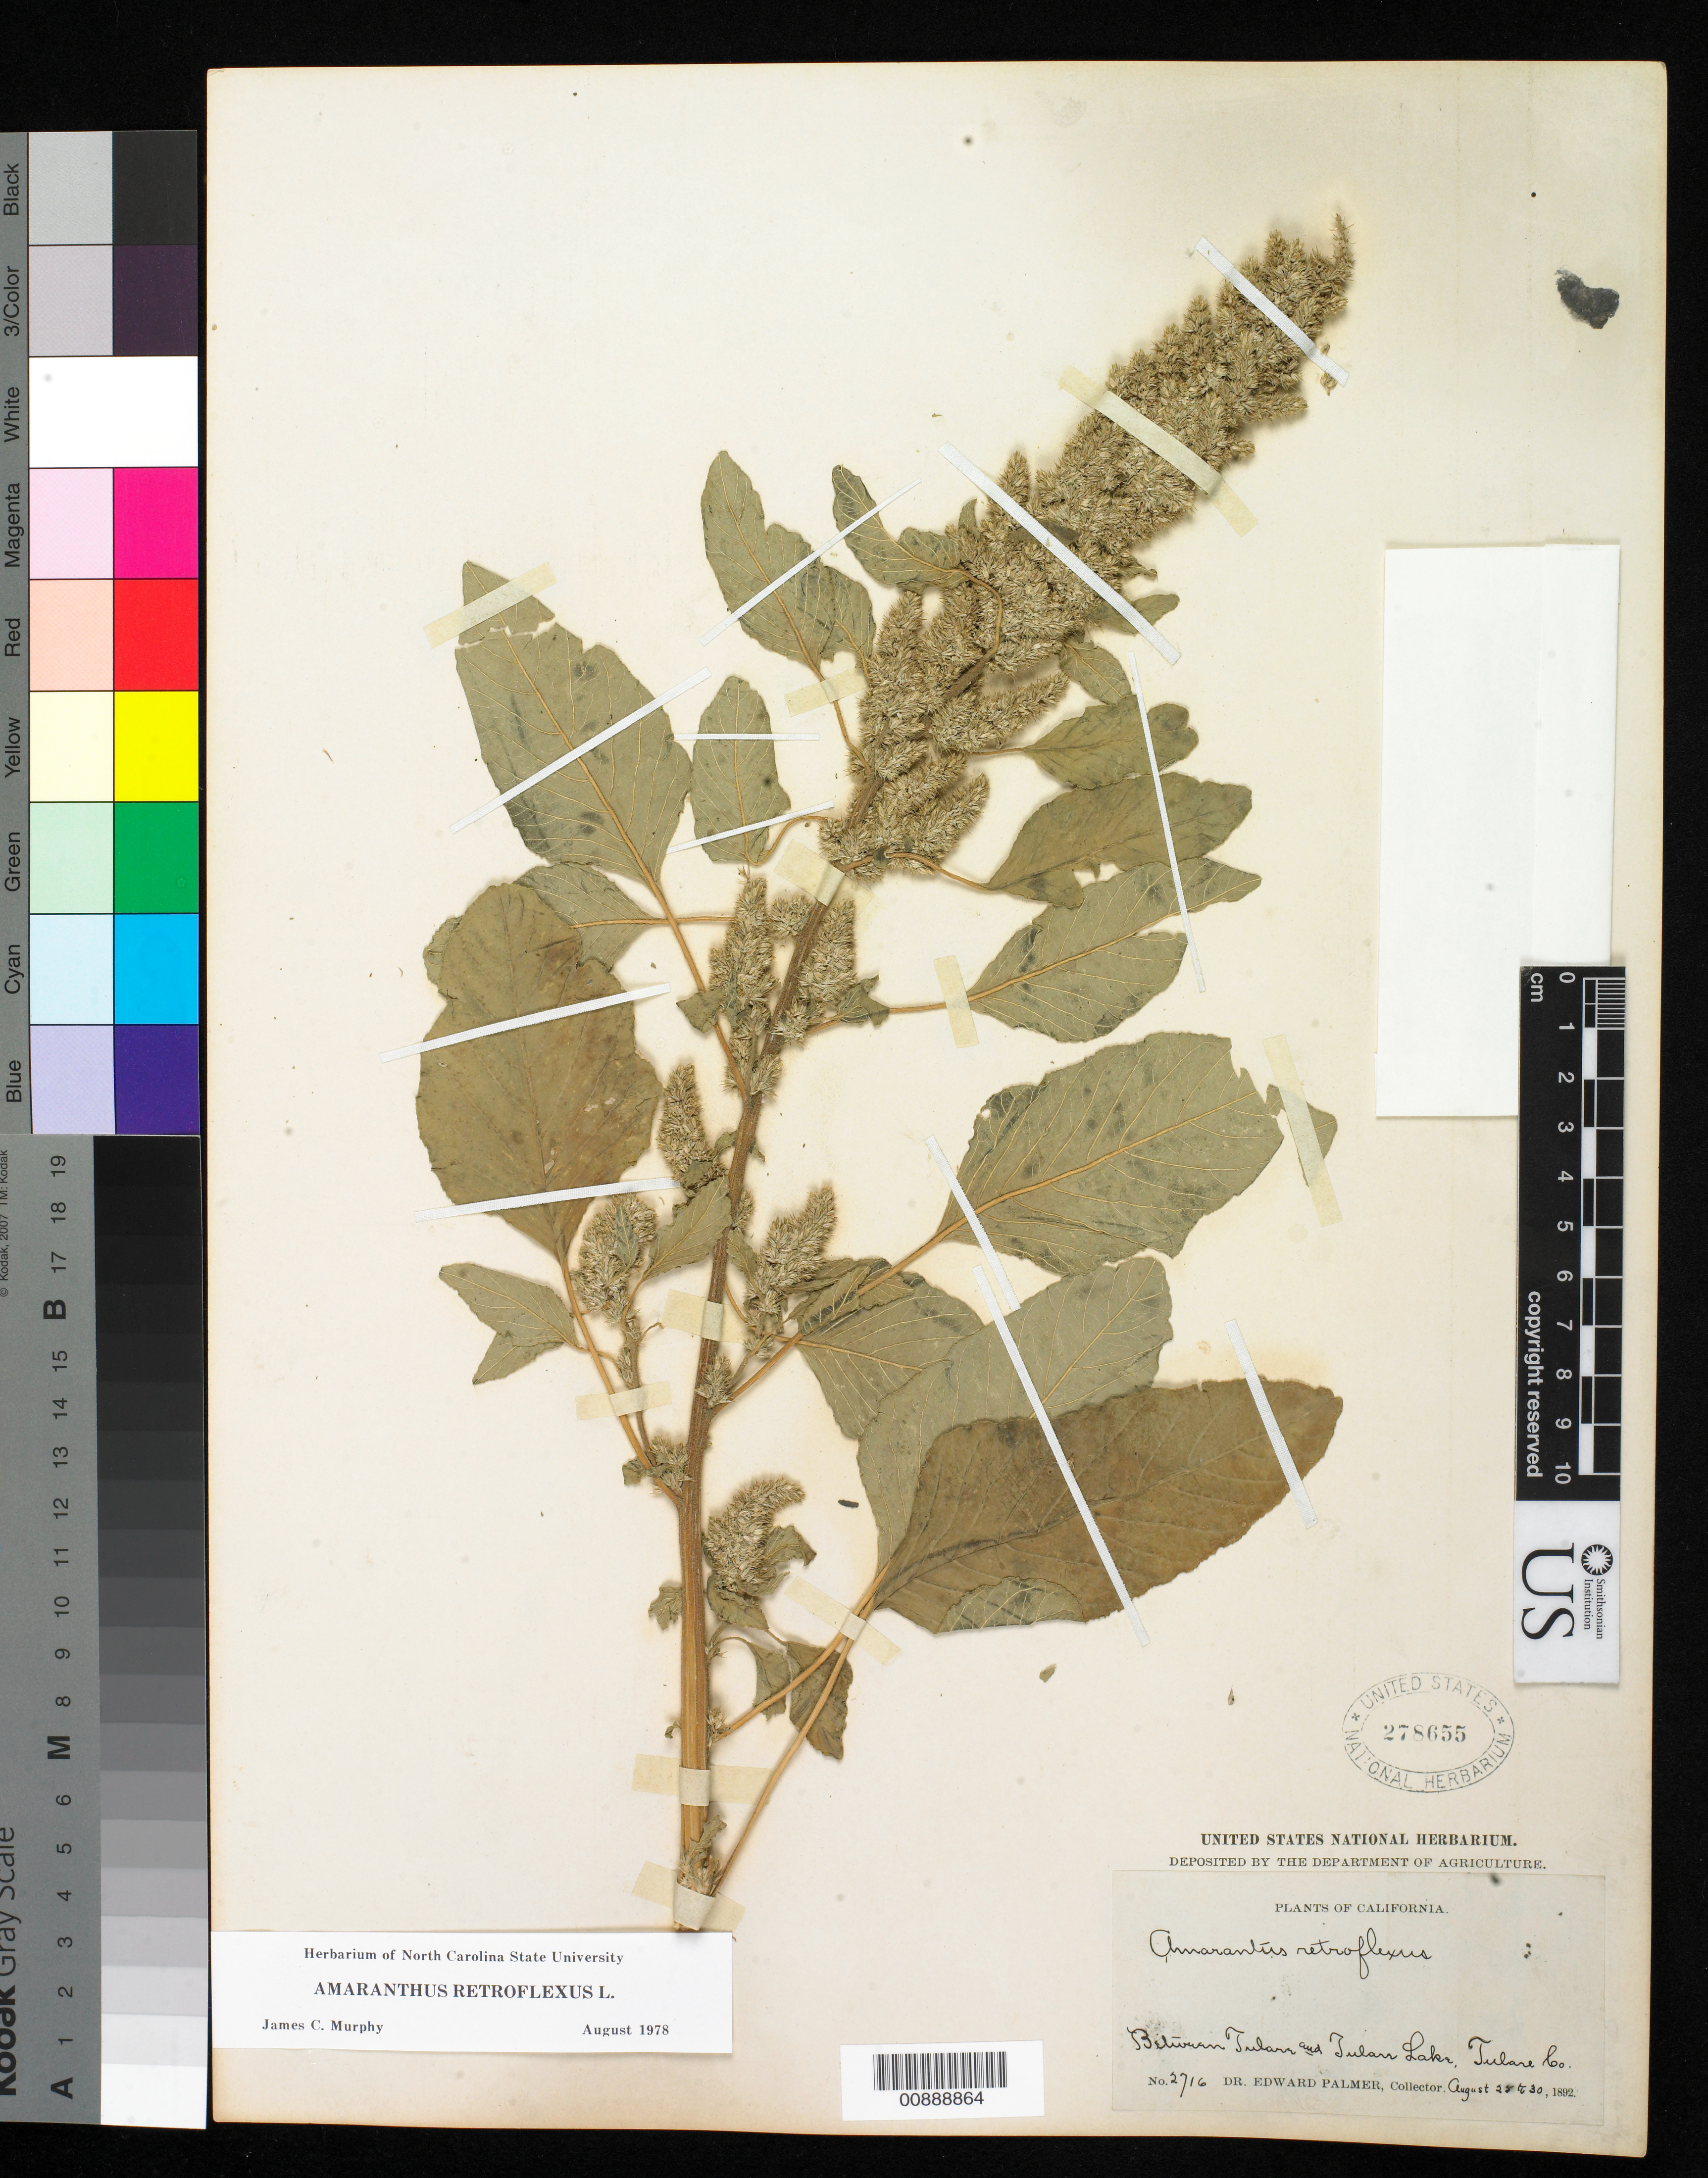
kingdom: Plantae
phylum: Tracheophyta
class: Magnoliopsida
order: Caryophyllales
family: Amaranthaceae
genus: Amaranthus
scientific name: Amaranthus retroflexus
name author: L.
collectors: E. Palmer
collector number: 2716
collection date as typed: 25 Aug 1892 to 30 Aug 1892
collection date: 1892-08-25/1892-08-30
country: United States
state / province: California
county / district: Tulare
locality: Between Tulare and Tulare Lake, Tulare County, California.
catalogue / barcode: US 278655